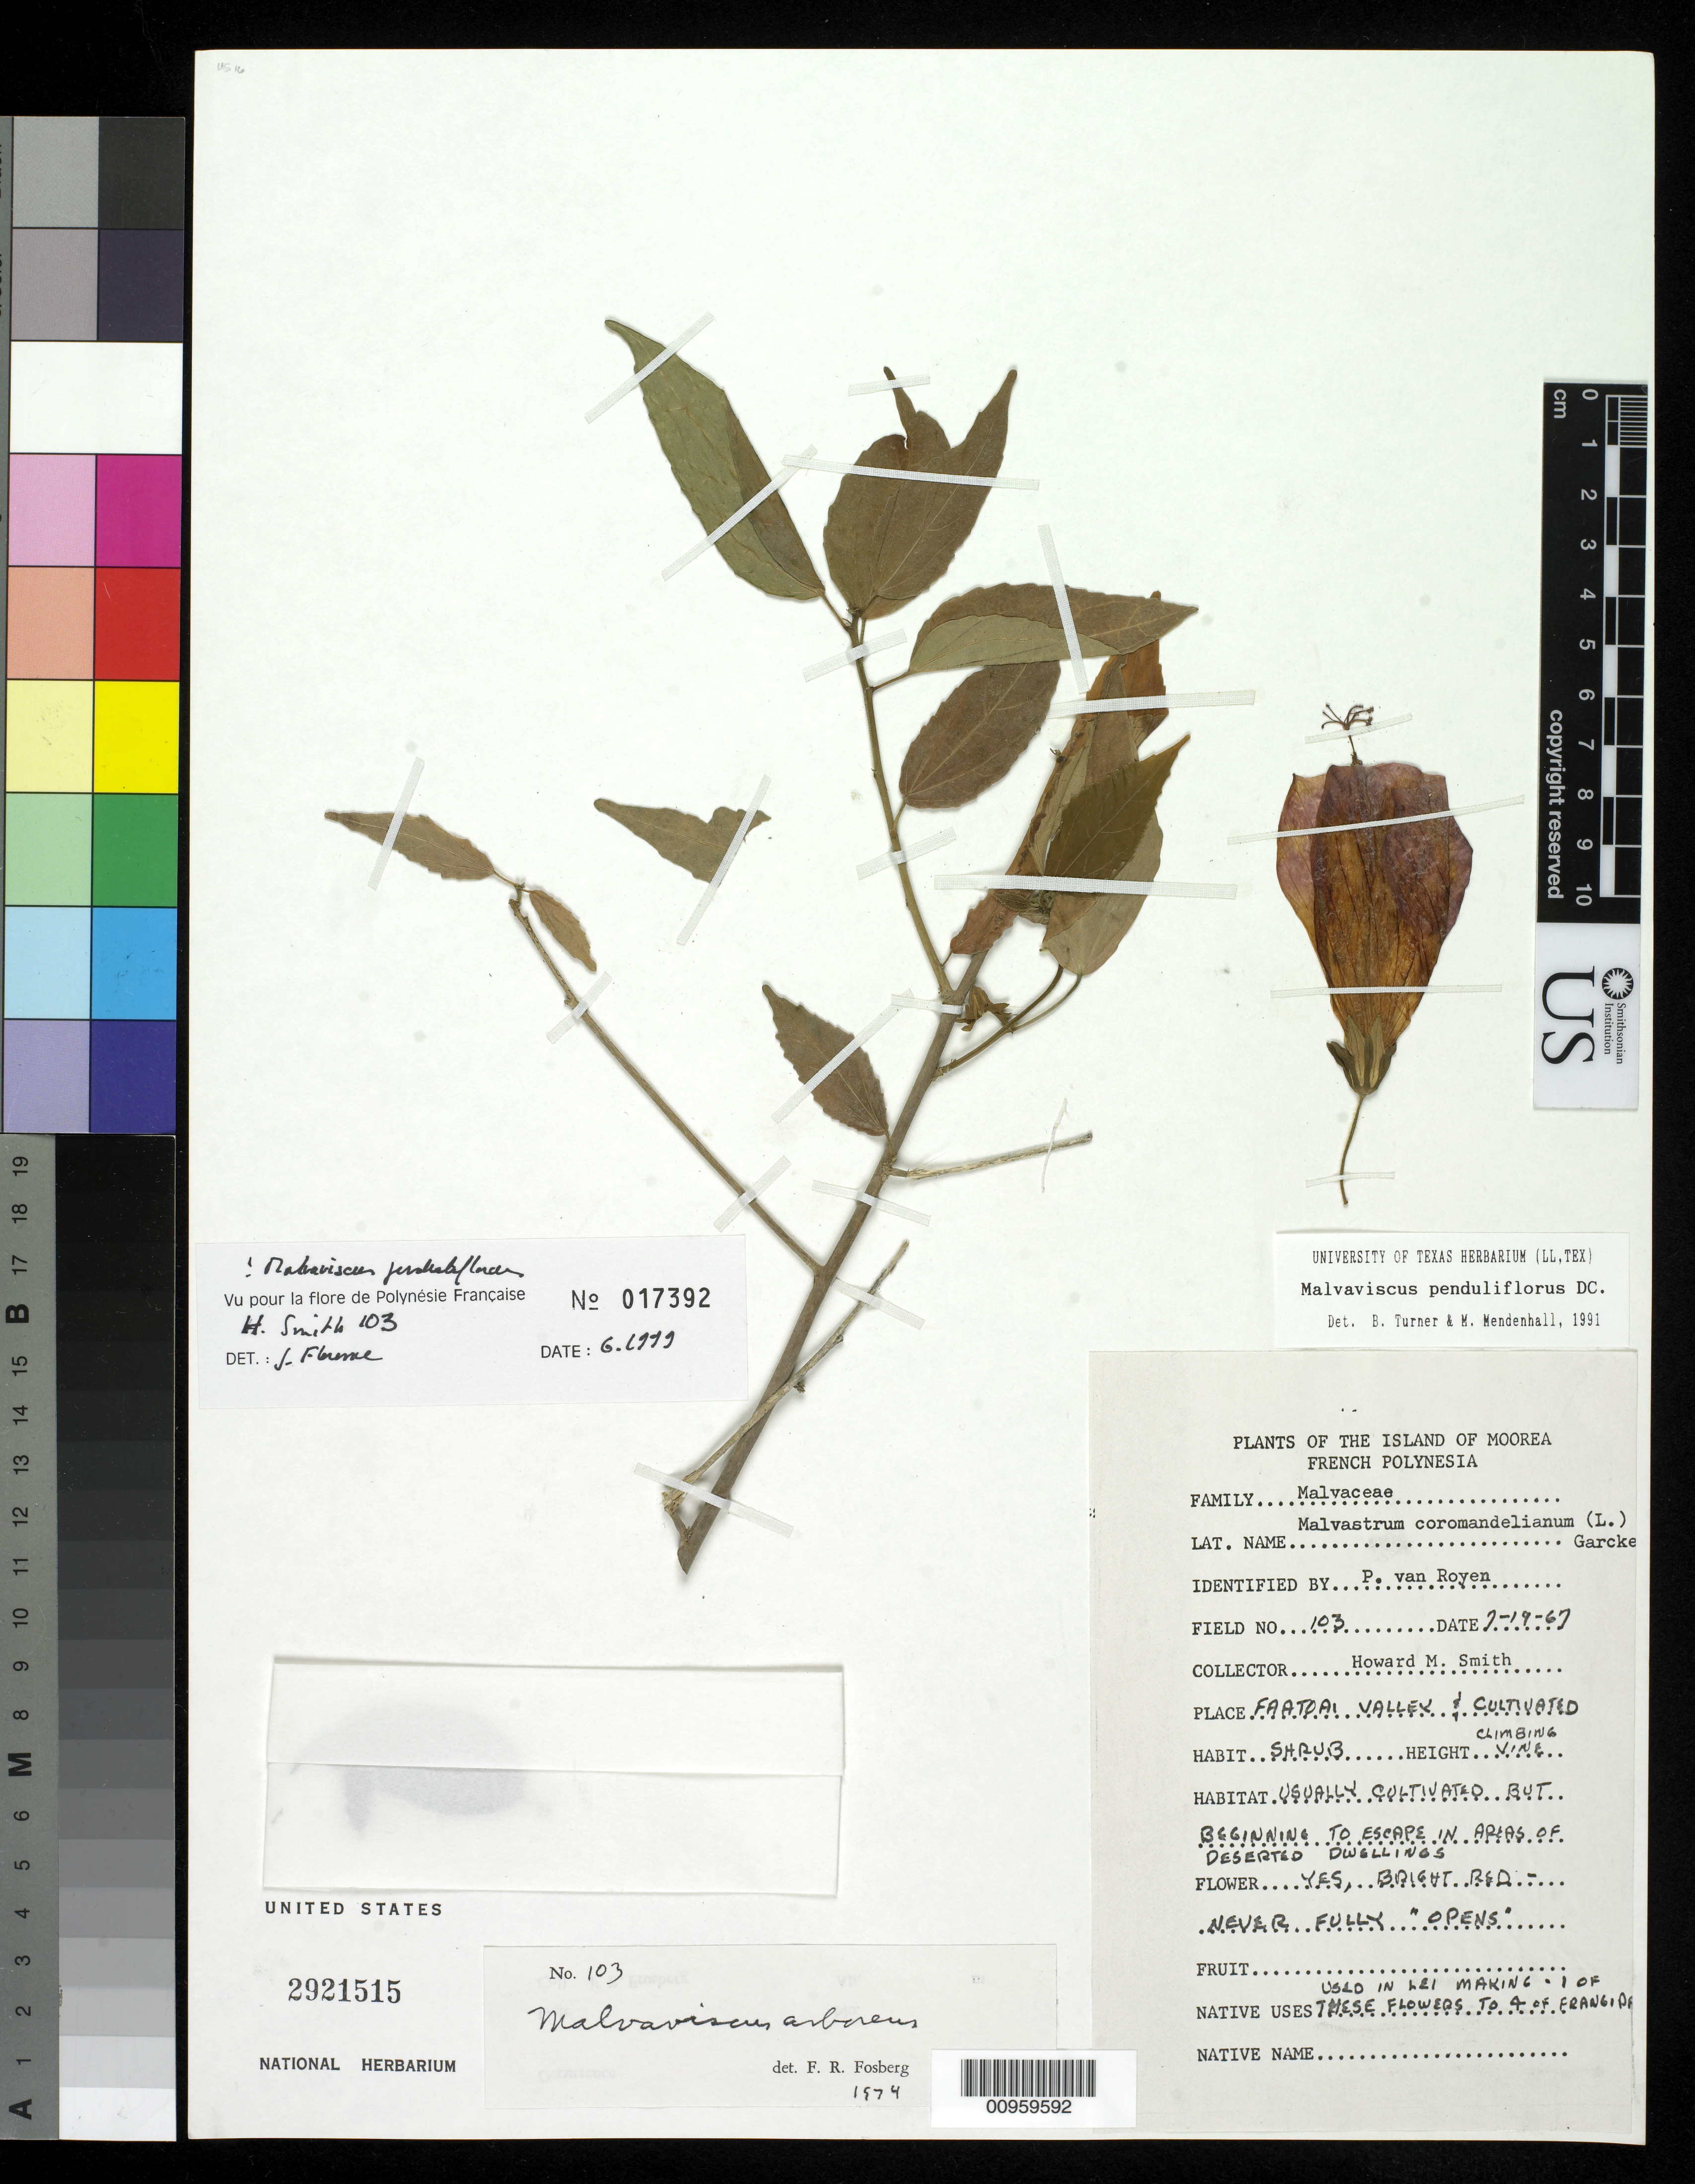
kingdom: Plantae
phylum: Tracheophyta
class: Magnoliopsida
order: Malvales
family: Malvaceae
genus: Malvaviscus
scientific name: Malvaviscus penduliflorus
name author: DC.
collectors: P. van Royen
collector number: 103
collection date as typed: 19 Jul 1967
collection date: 1967-07-19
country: French Polynesia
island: Moorea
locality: Faatoai Valley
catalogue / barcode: US 2921515